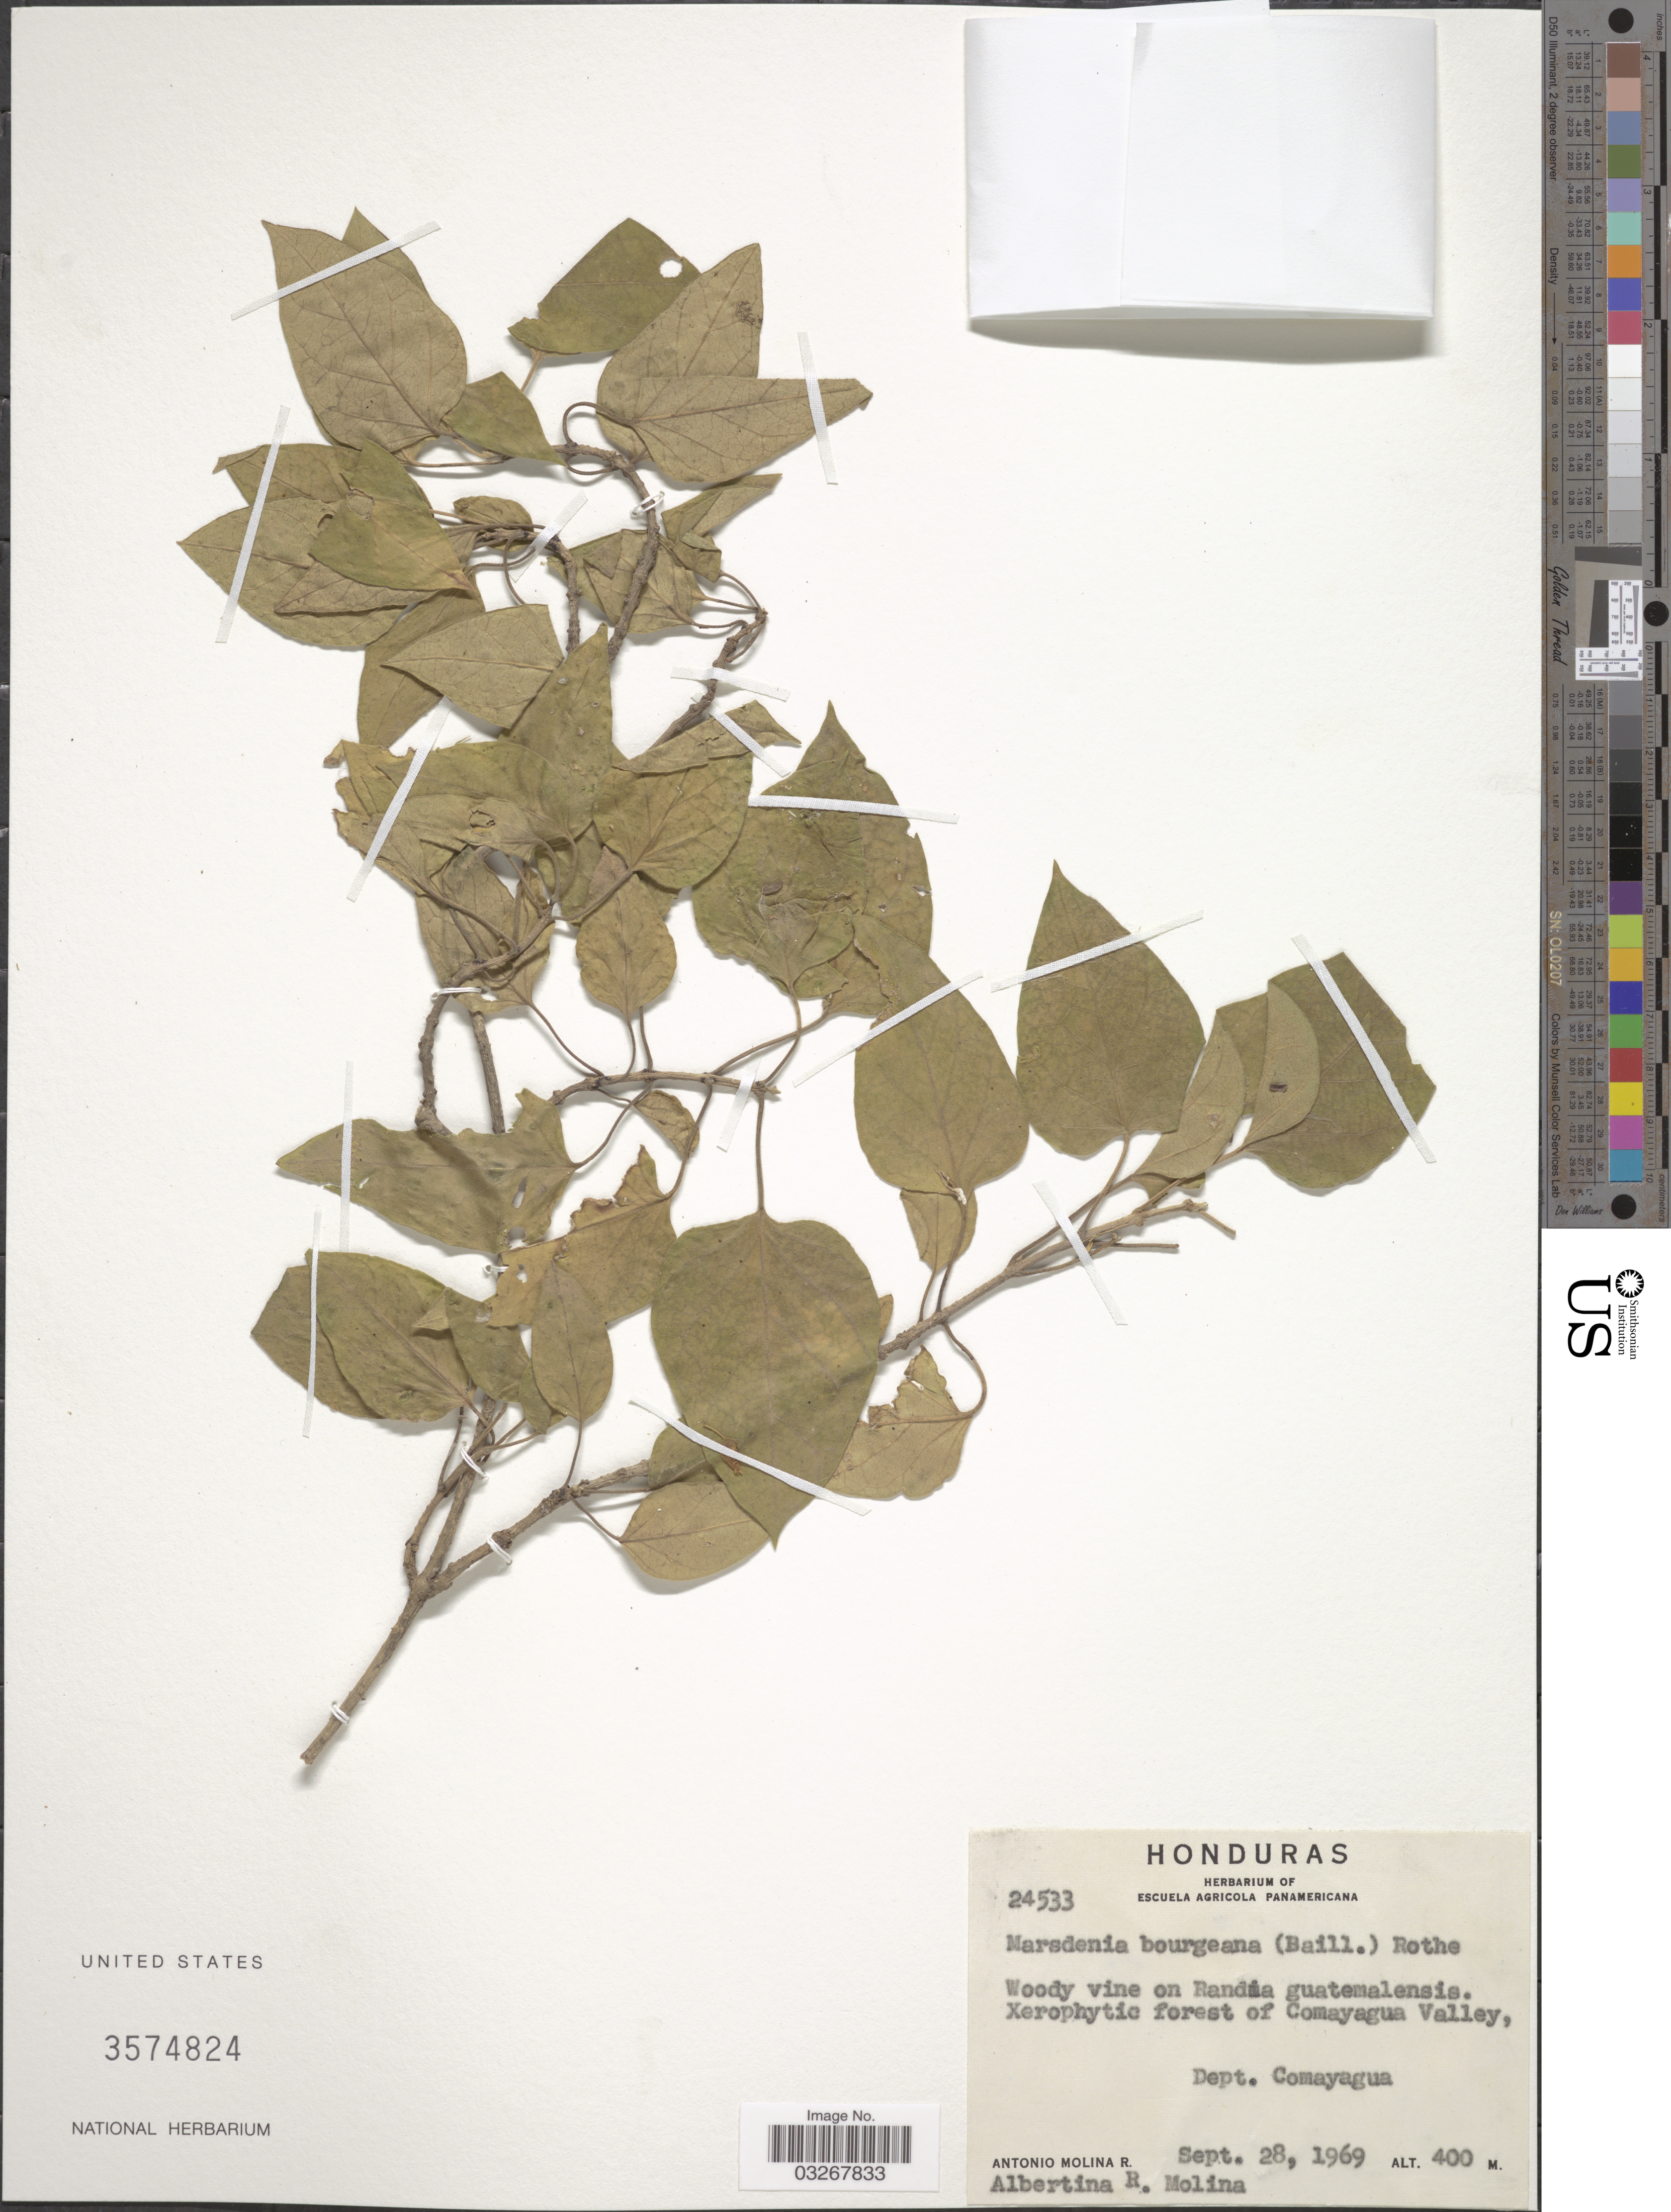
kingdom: Plantae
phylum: Tracheophyta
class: Magnoliopsida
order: Gentianales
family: Apocynaceae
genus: Marsdenia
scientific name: Marsdenia bourgaeana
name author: (Baill.) W. Rothe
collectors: A. Molina R. & A. R. Molina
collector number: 24533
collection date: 1969-09-28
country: Honduras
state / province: Comayagua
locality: Comayagua Valley, Dept. Comayagua.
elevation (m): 400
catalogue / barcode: US 3574824